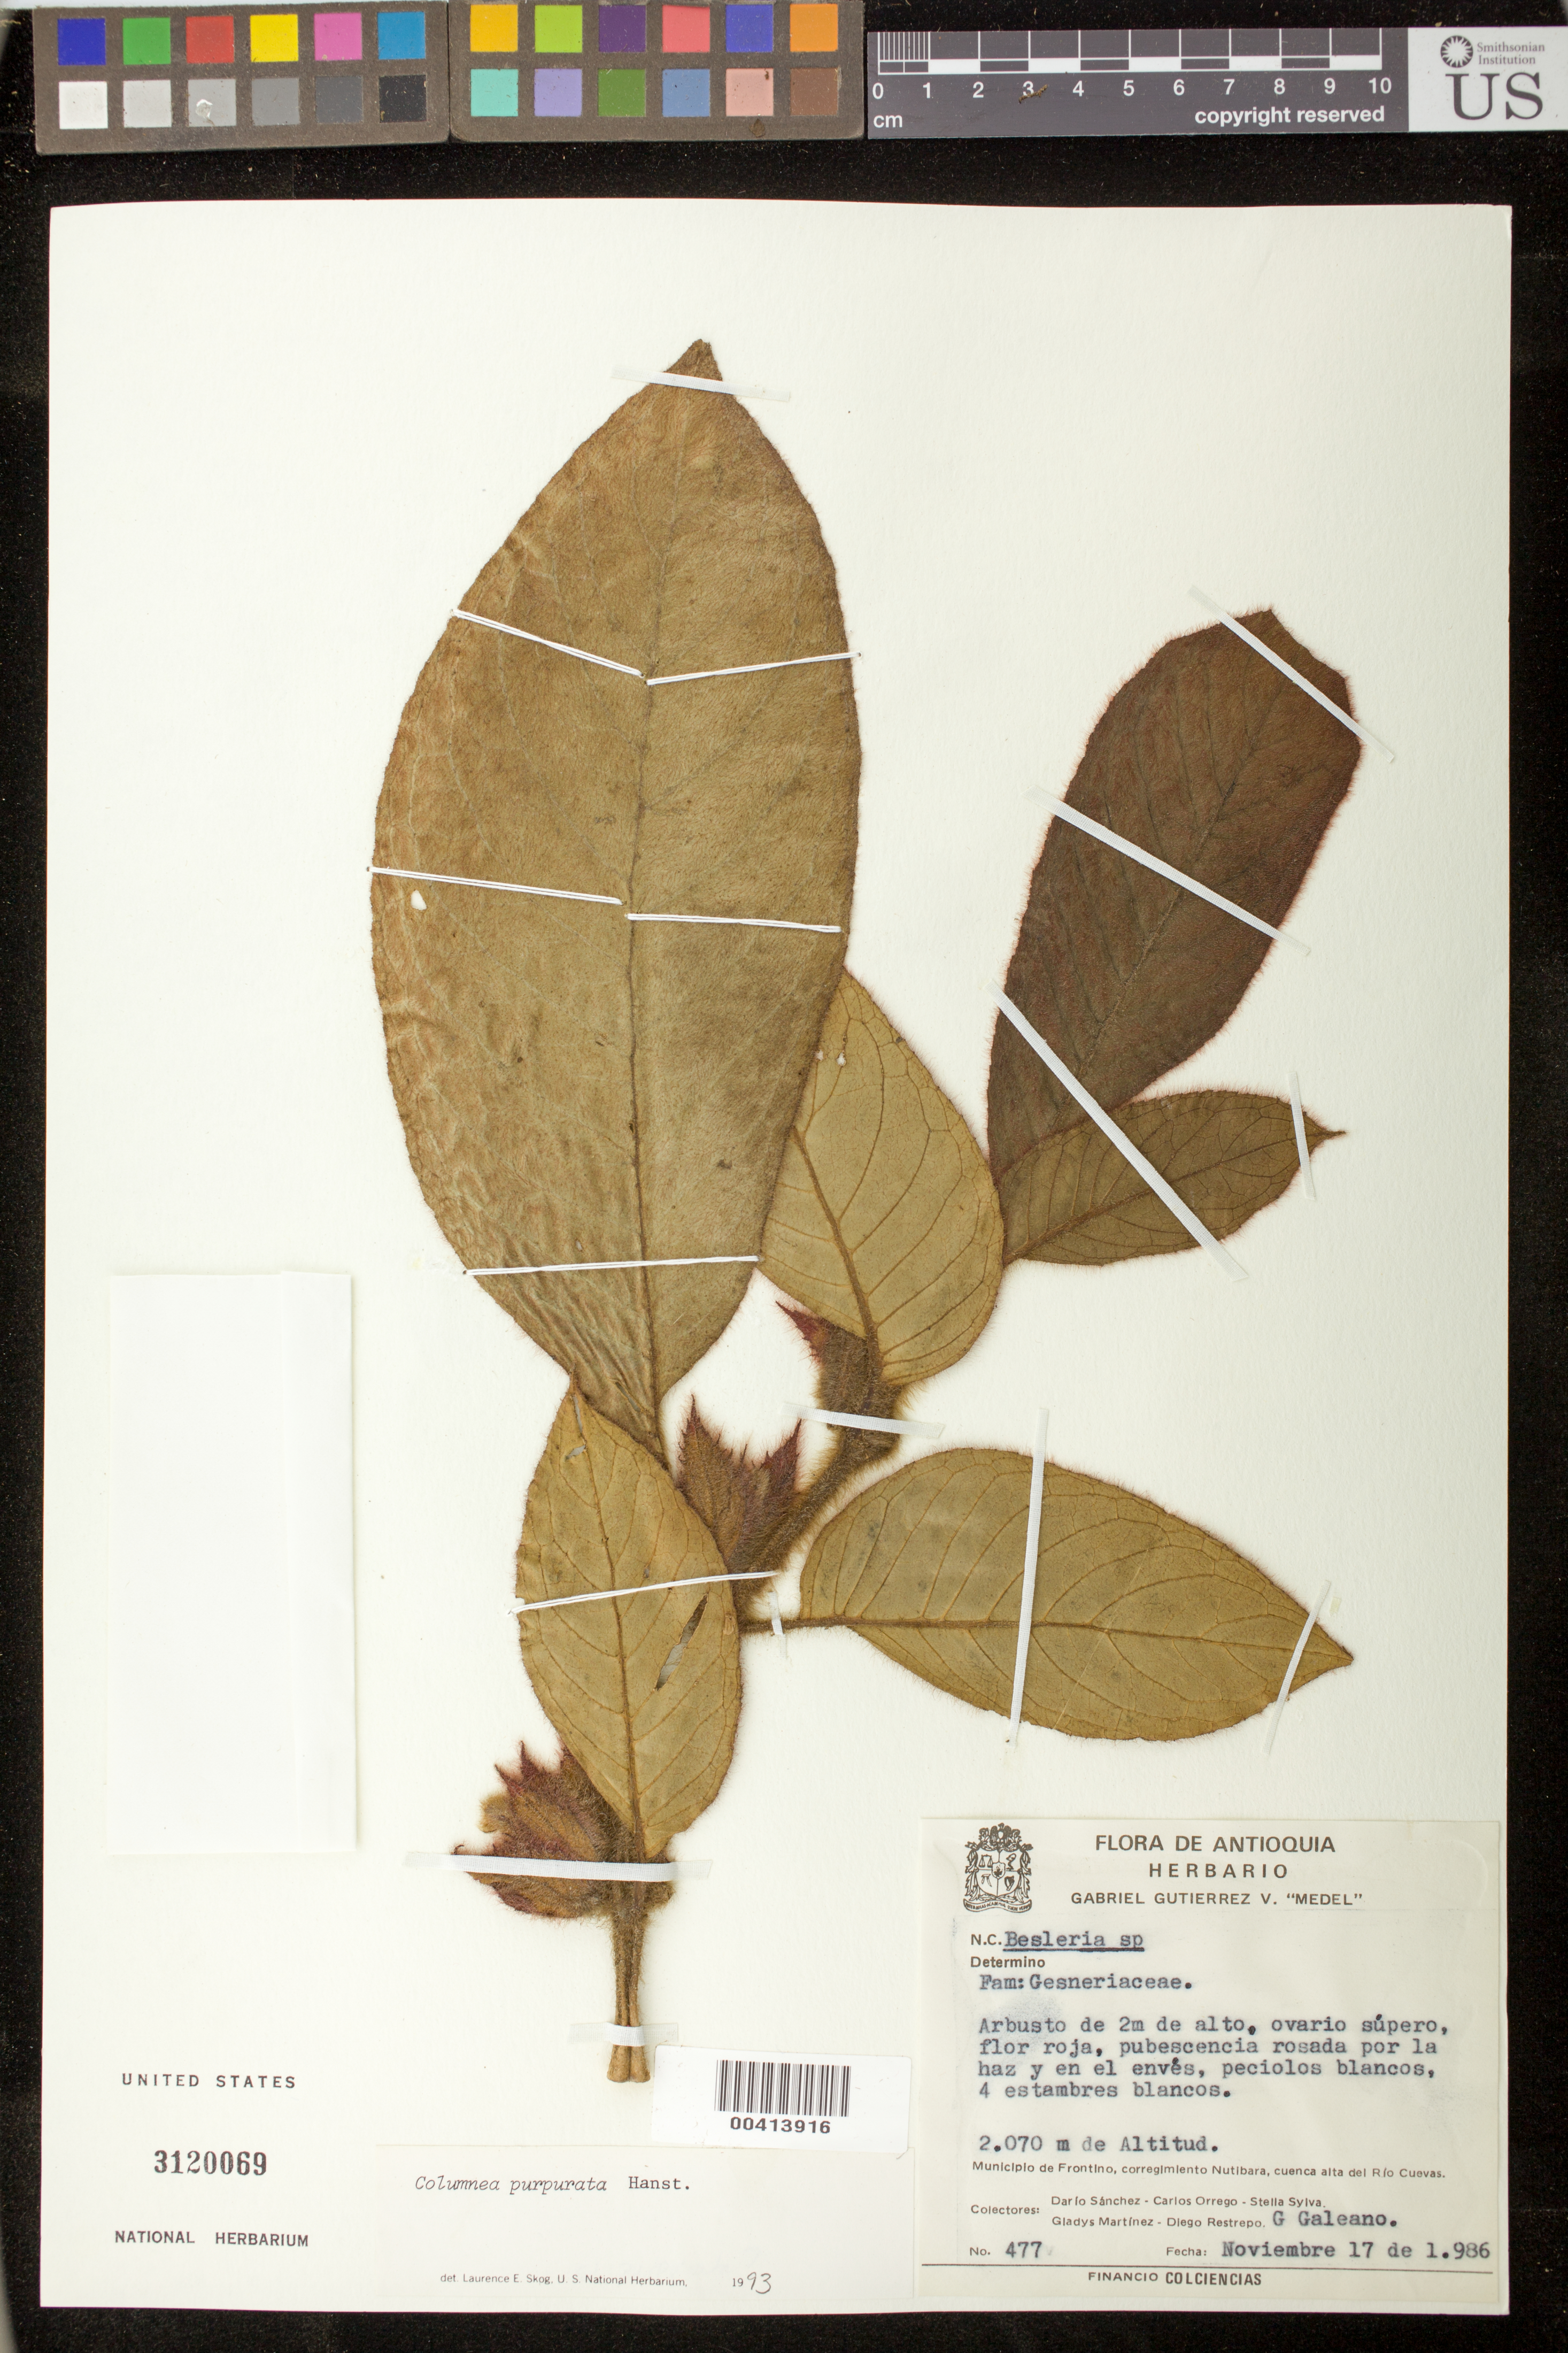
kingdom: Plantae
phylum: Tracheophyta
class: Magnoliopsida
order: Lamiales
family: Gesneriaceae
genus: Columnea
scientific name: Columnea corralesii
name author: M. Amaya & J.F. Sm.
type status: Isotype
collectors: D. Sanchez, C. Orrego, S. Sylva, G. Martínez, D. Restrepo & G. A. Galeano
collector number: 477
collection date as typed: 17 Nov 1986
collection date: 1986-11-17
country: Colombia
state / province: Antioquia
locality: Frontino, Nutibara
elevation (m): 2070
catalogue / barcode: US 3120069